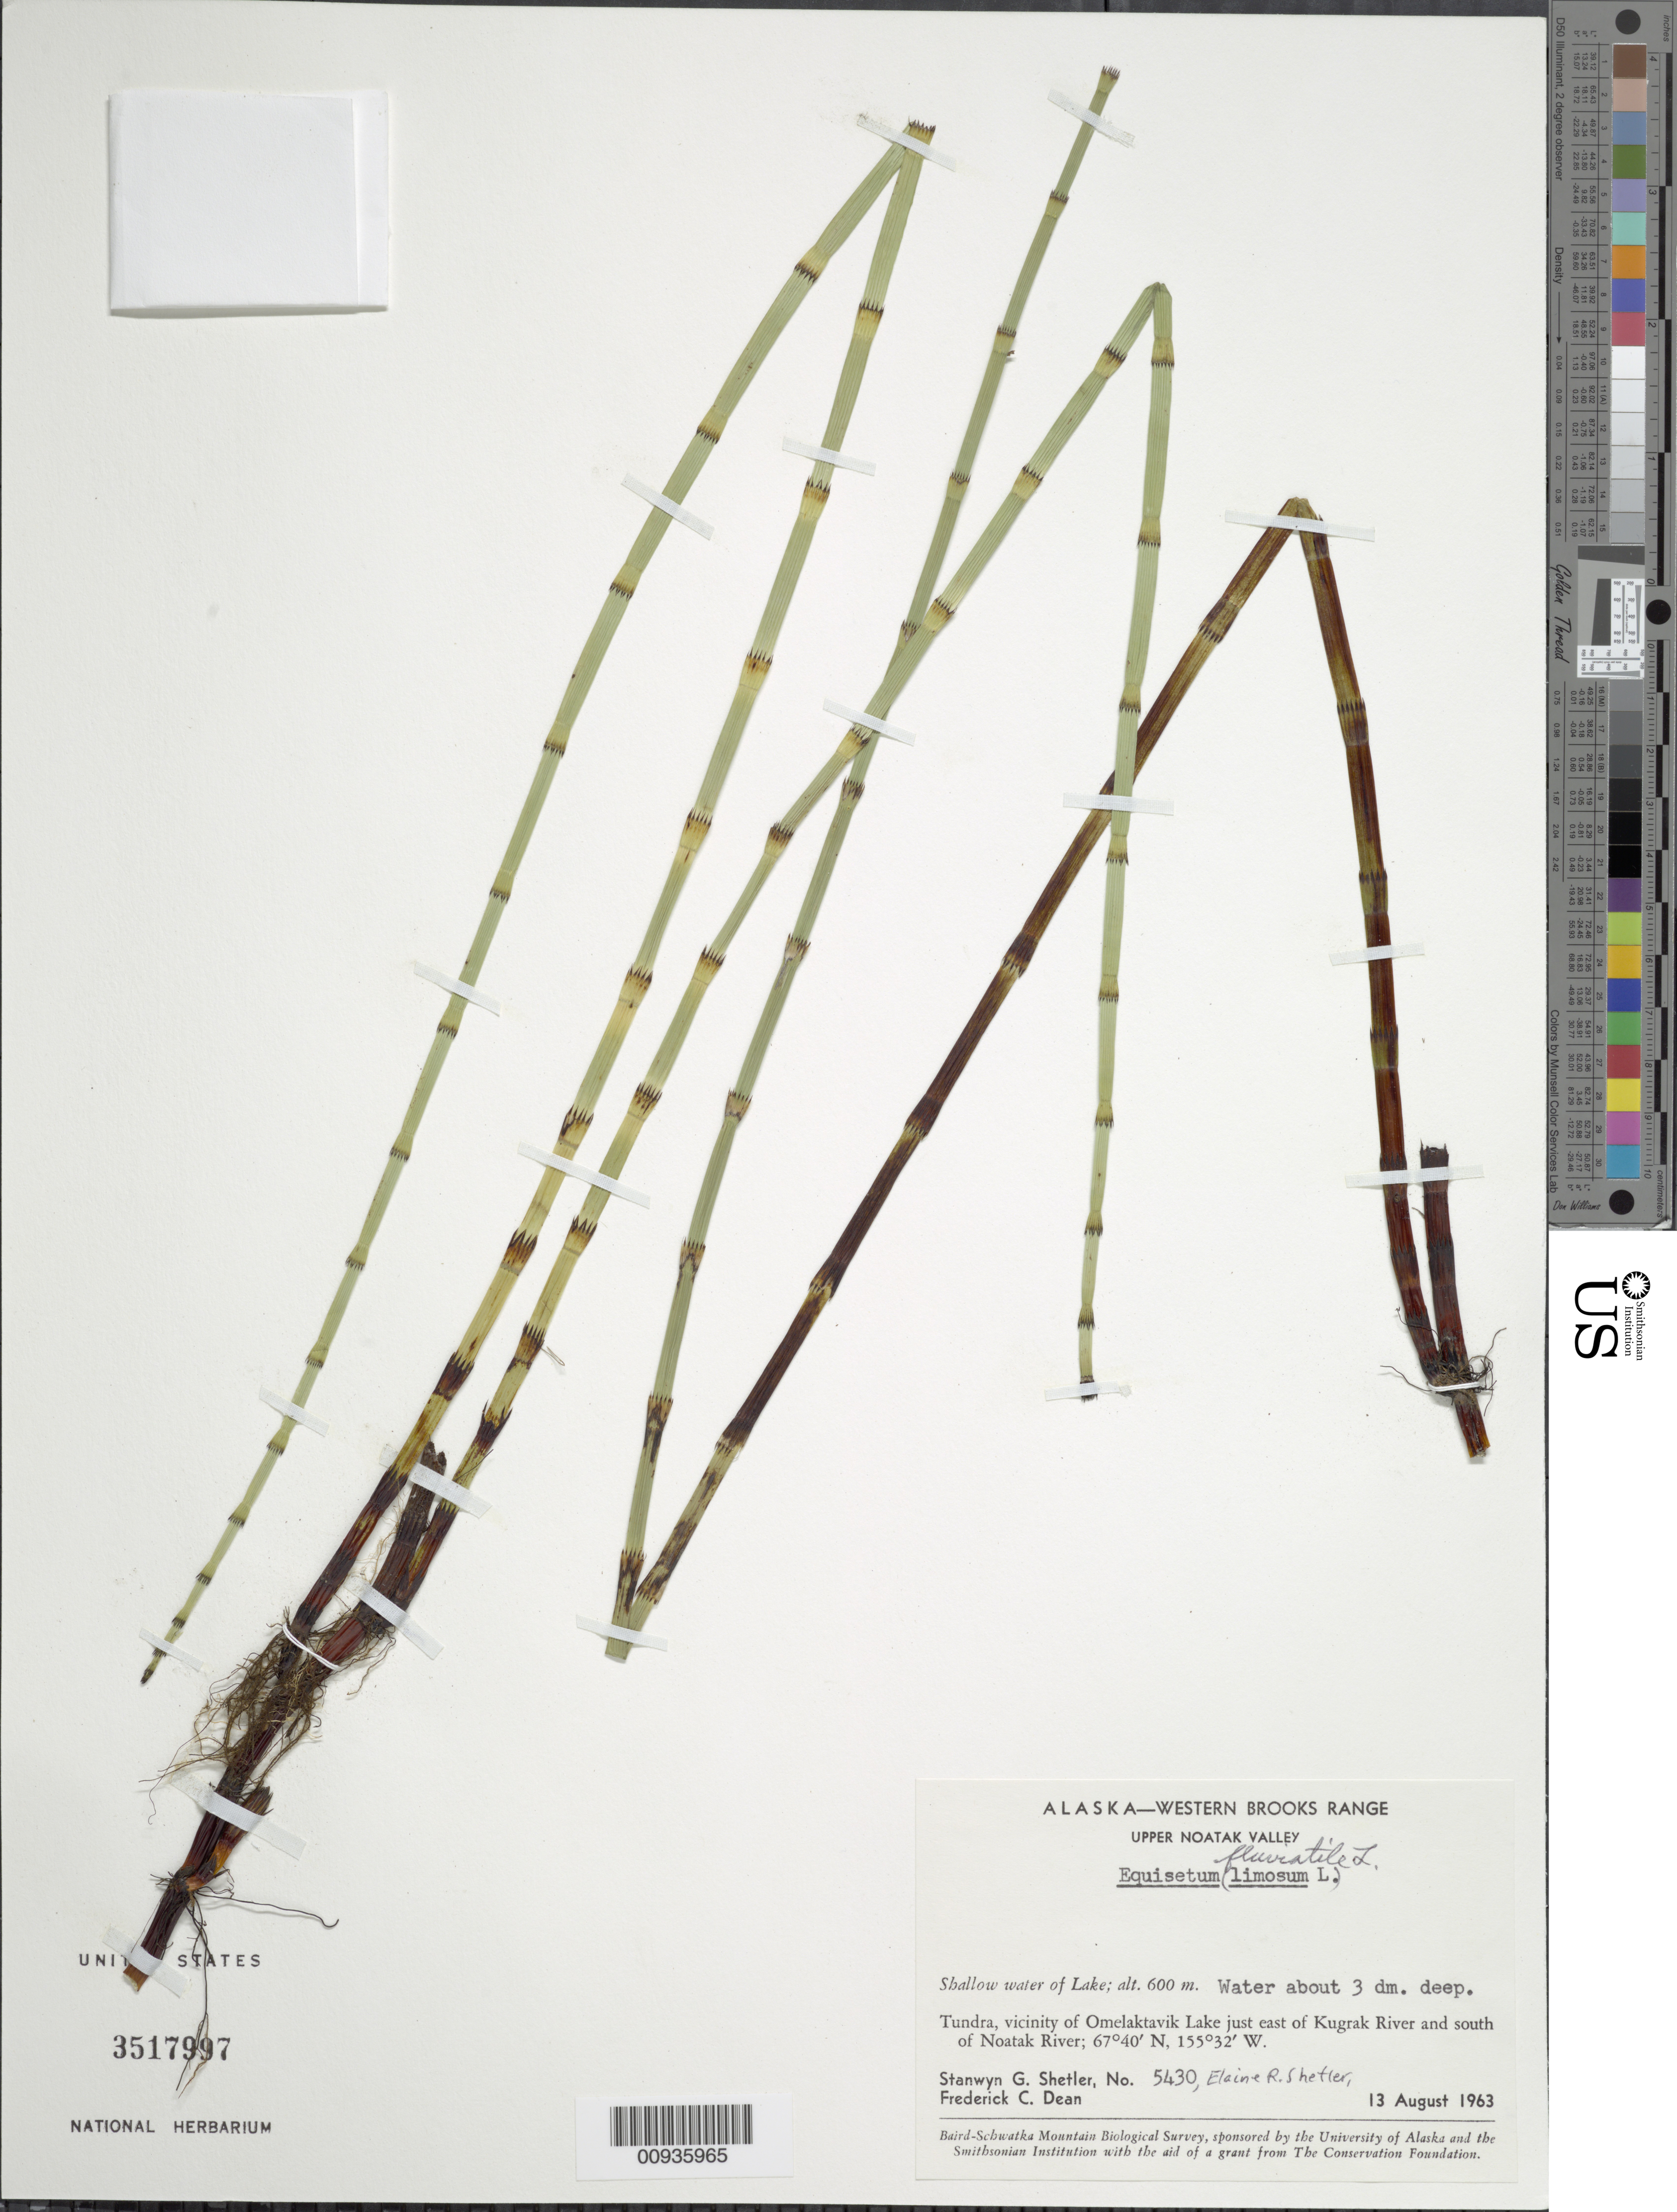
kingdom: Plantae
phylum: Tracheophyta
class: Polypodiopsida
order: Equisetales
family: Equisetaceae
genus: Equisetum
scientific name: Equisetum fluviatile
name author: L.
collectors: S. Shetler, E. R. Shetler & F. C. Dean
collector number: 5430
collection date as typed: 13 Aug 1963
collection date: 1963-08-13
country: United States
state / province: Alaska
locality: Vicinity of Omelaktavik Lake just east of Kugrak River and south of Noatak River. Western Brooks Range, Upper Noatak Valley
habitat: Tundra. Shallow water of Lake. Water about 3 dm. deep.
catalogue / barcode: US 3517997